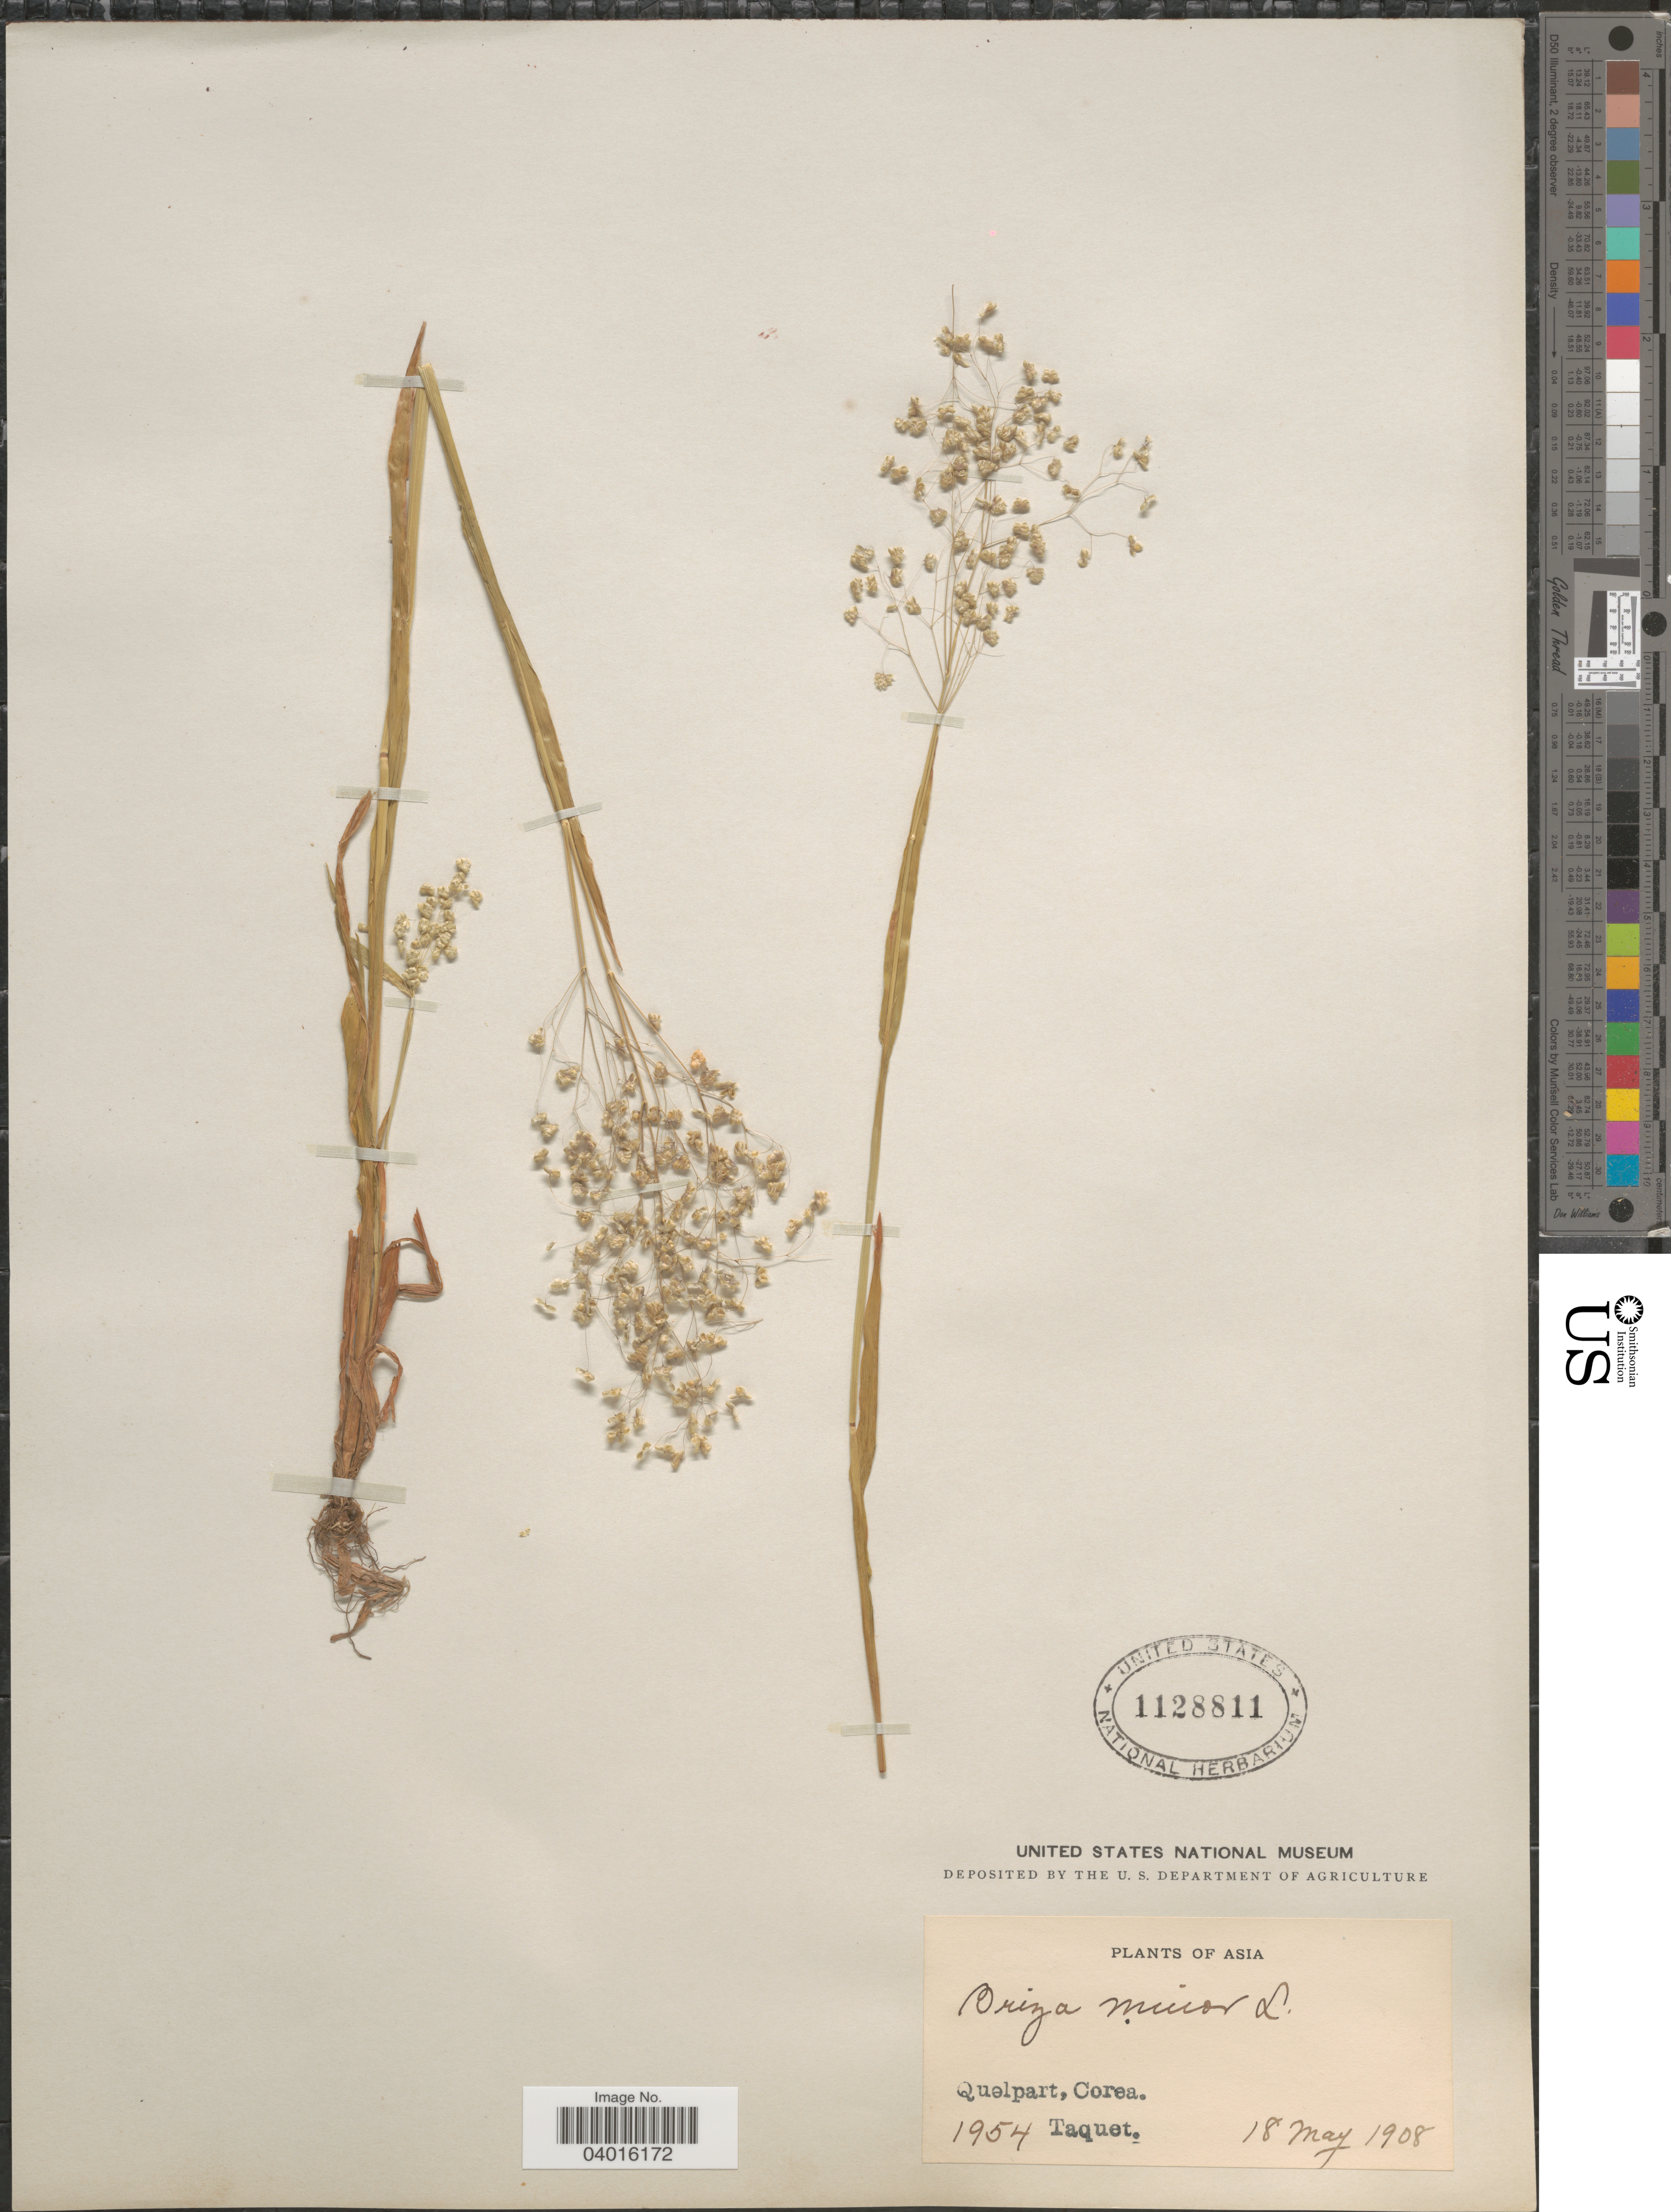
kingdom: Plantae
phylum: Tracheophyta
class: Liliopsida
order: Poales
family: Poaceae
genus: Briza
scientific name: Briza minor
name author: L.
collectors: Taquet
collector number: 1954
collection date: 1908-05-18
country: South Korea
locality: Asia. Quelpart, Corea.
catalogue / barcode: US 1128811